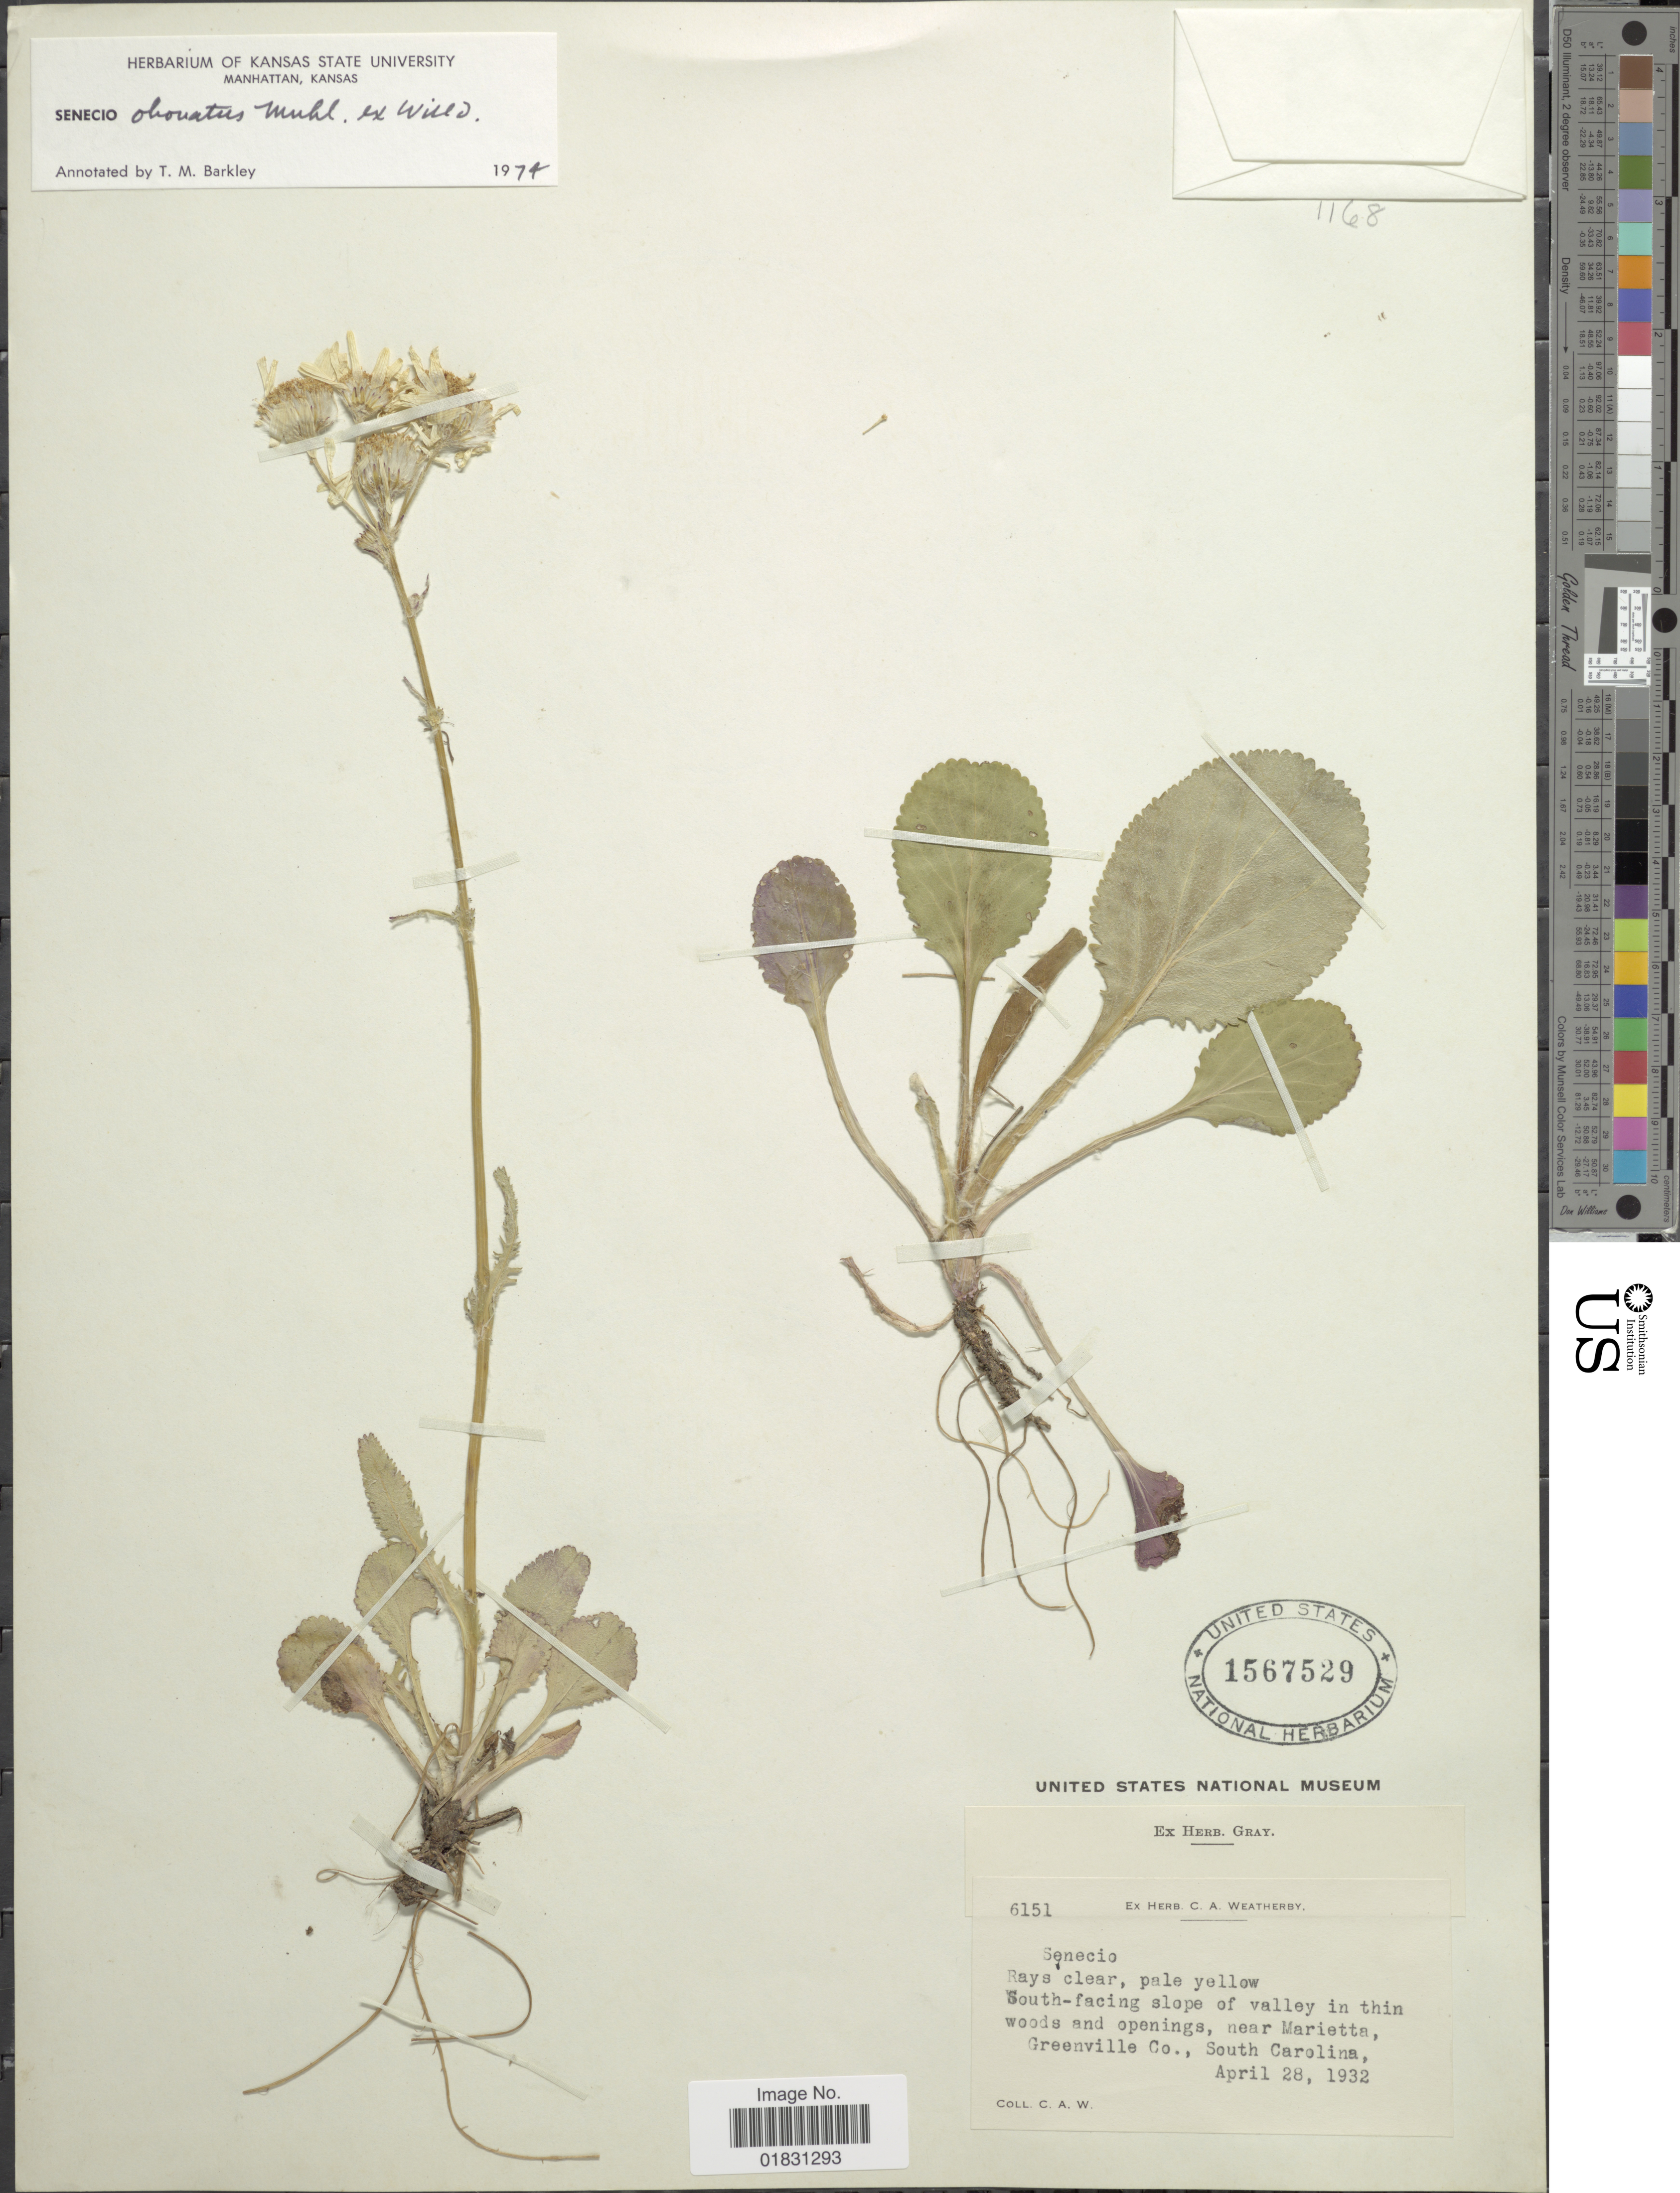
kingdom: Plantae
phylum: Tracheophyta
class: Magnoliopsida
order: Asterales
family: Asteraceae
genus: Packera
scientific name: Packera obovata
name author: (Muhl. ex Willd.) W.A. Weber & Á. Löve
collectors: C. A. Weatherby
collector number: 6151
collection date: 1932-04-28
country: United States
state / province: South Carolina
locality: South-facing slope of valley in thin woods and openings, near Marietta, Greenville Co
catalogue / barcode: US 1567529